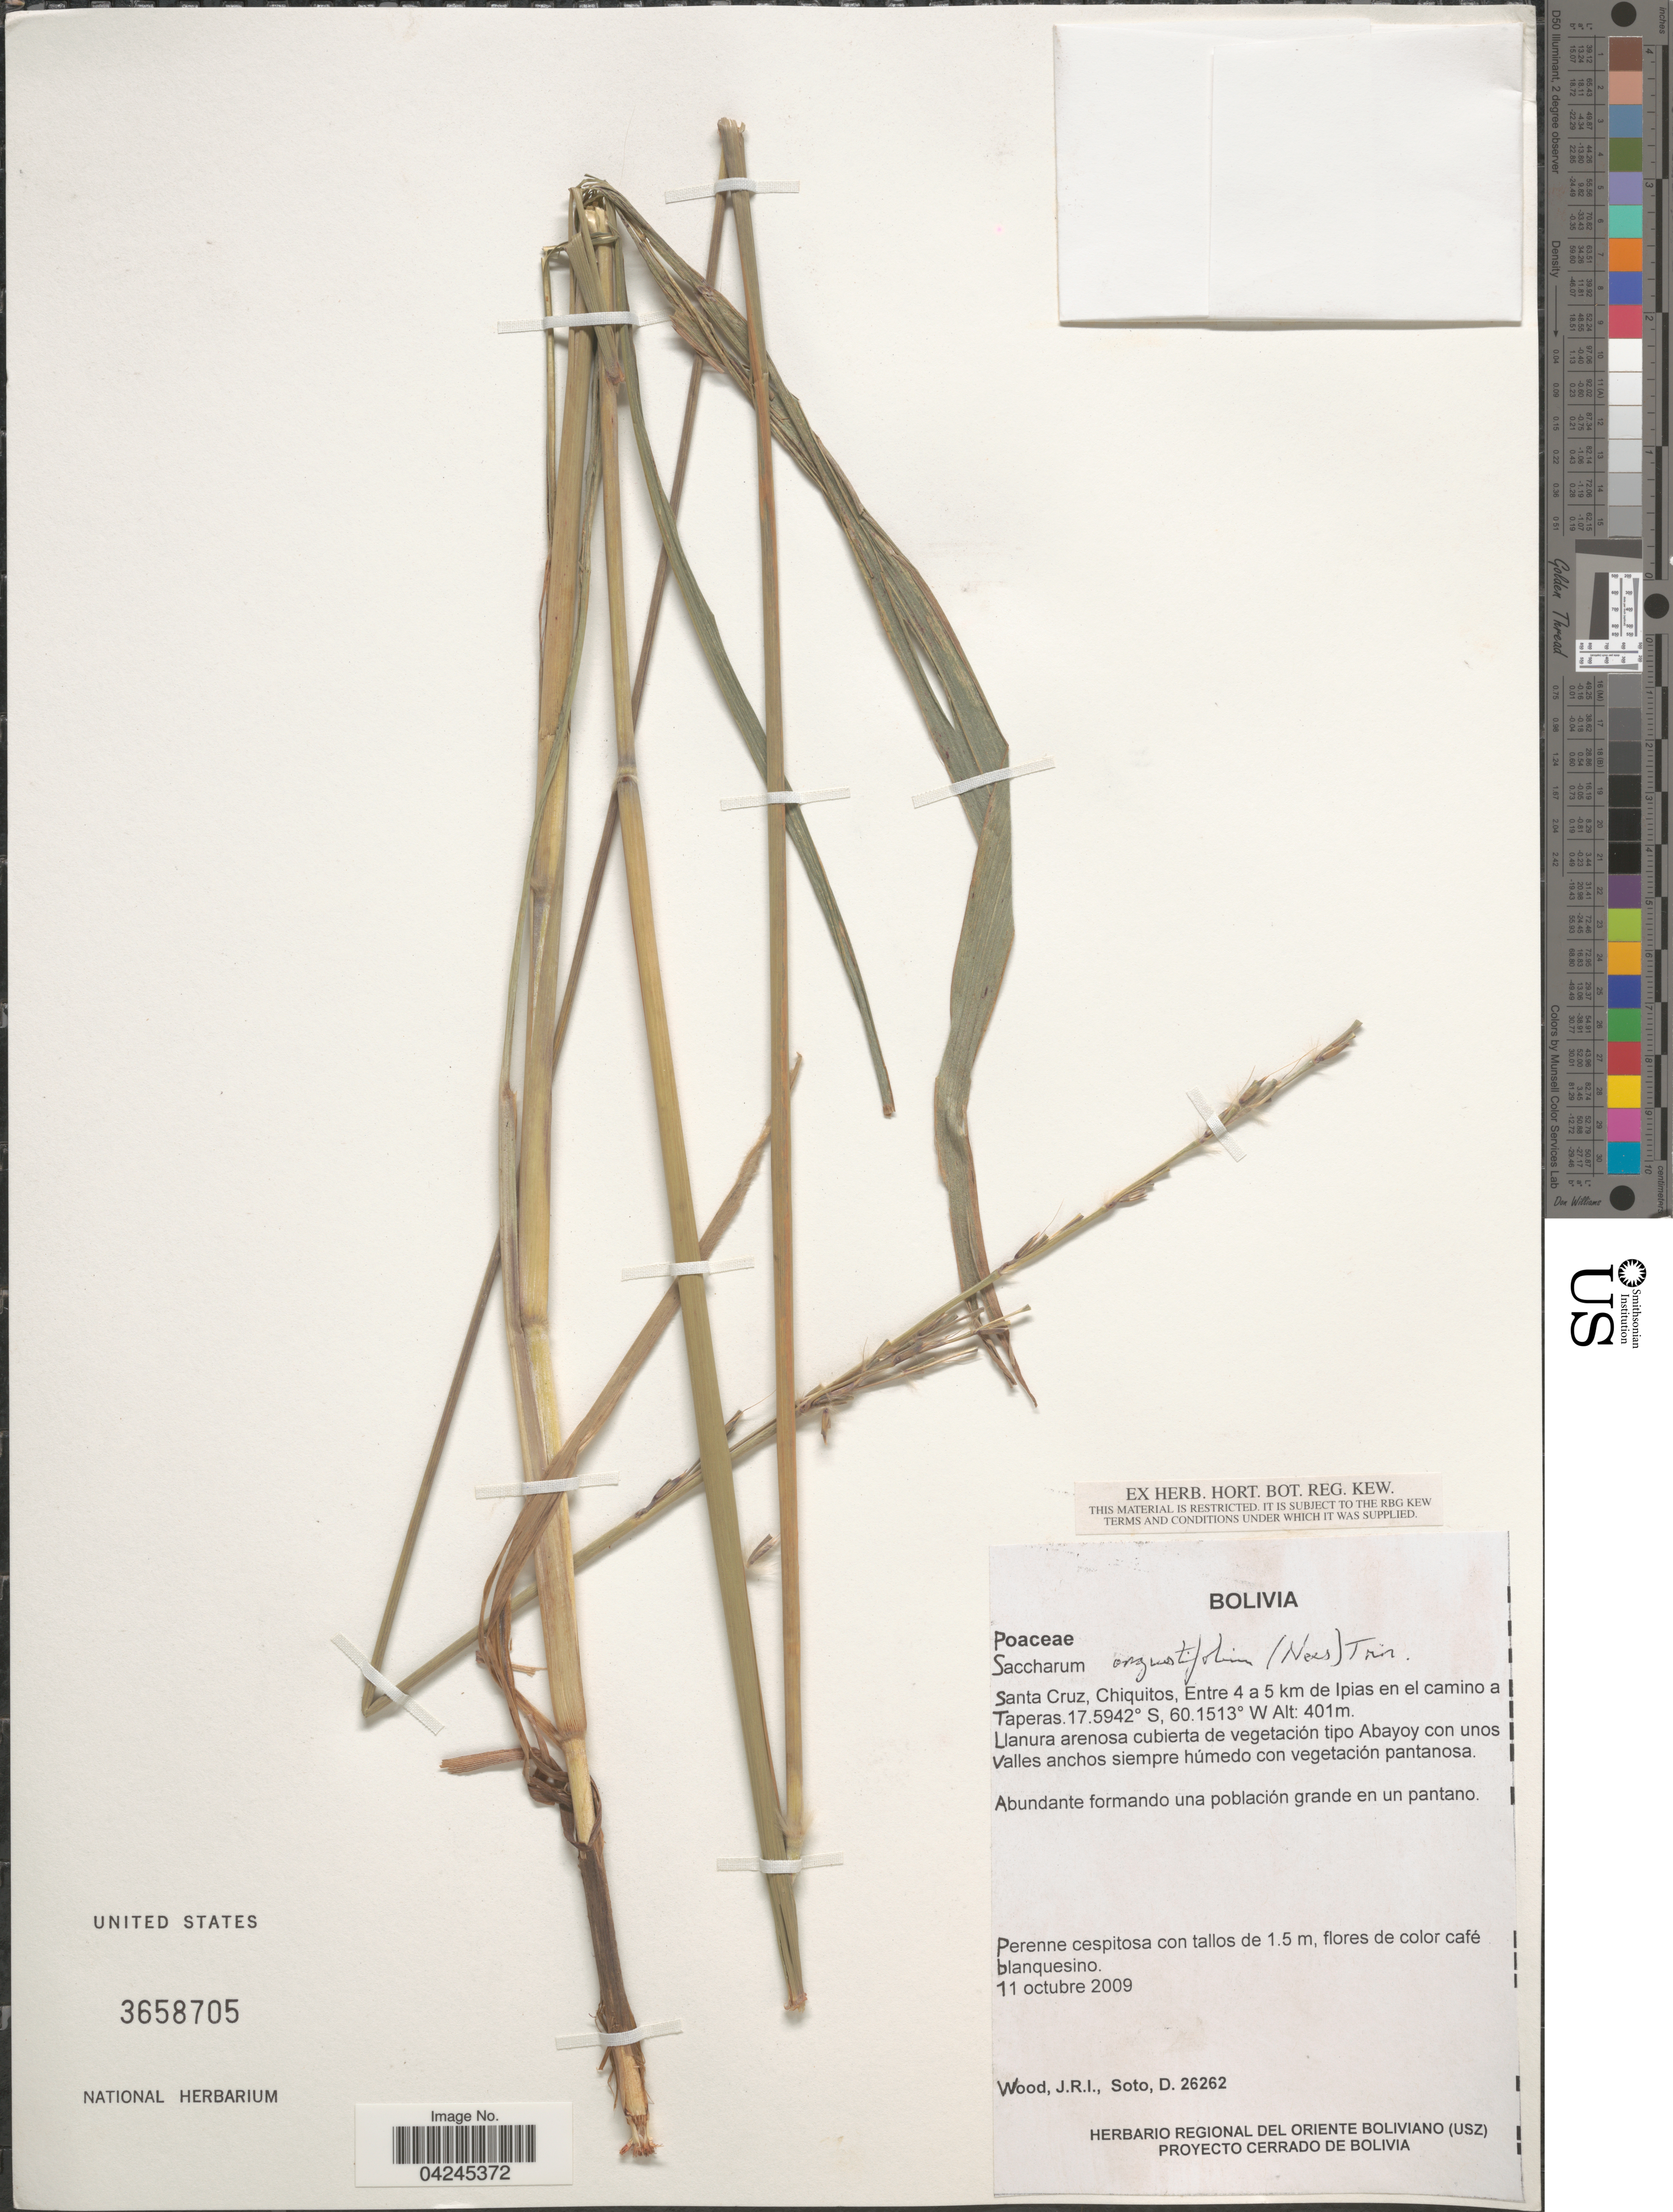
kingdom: Plantae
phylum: Tracheophyta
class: Liliopsida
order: Poales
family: Poaceae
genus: Erianthus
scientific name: Erianthus angustifolius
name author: Nees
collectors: J. R. I. Wood & D. Soto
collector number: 26262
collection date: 2009-10-11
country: Bolivia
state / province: Santa Cruz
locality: Chiquitos, Entre 4 a 5 km de Ipias en el camino a Taperas.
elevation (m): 401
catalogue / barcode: US 3658705